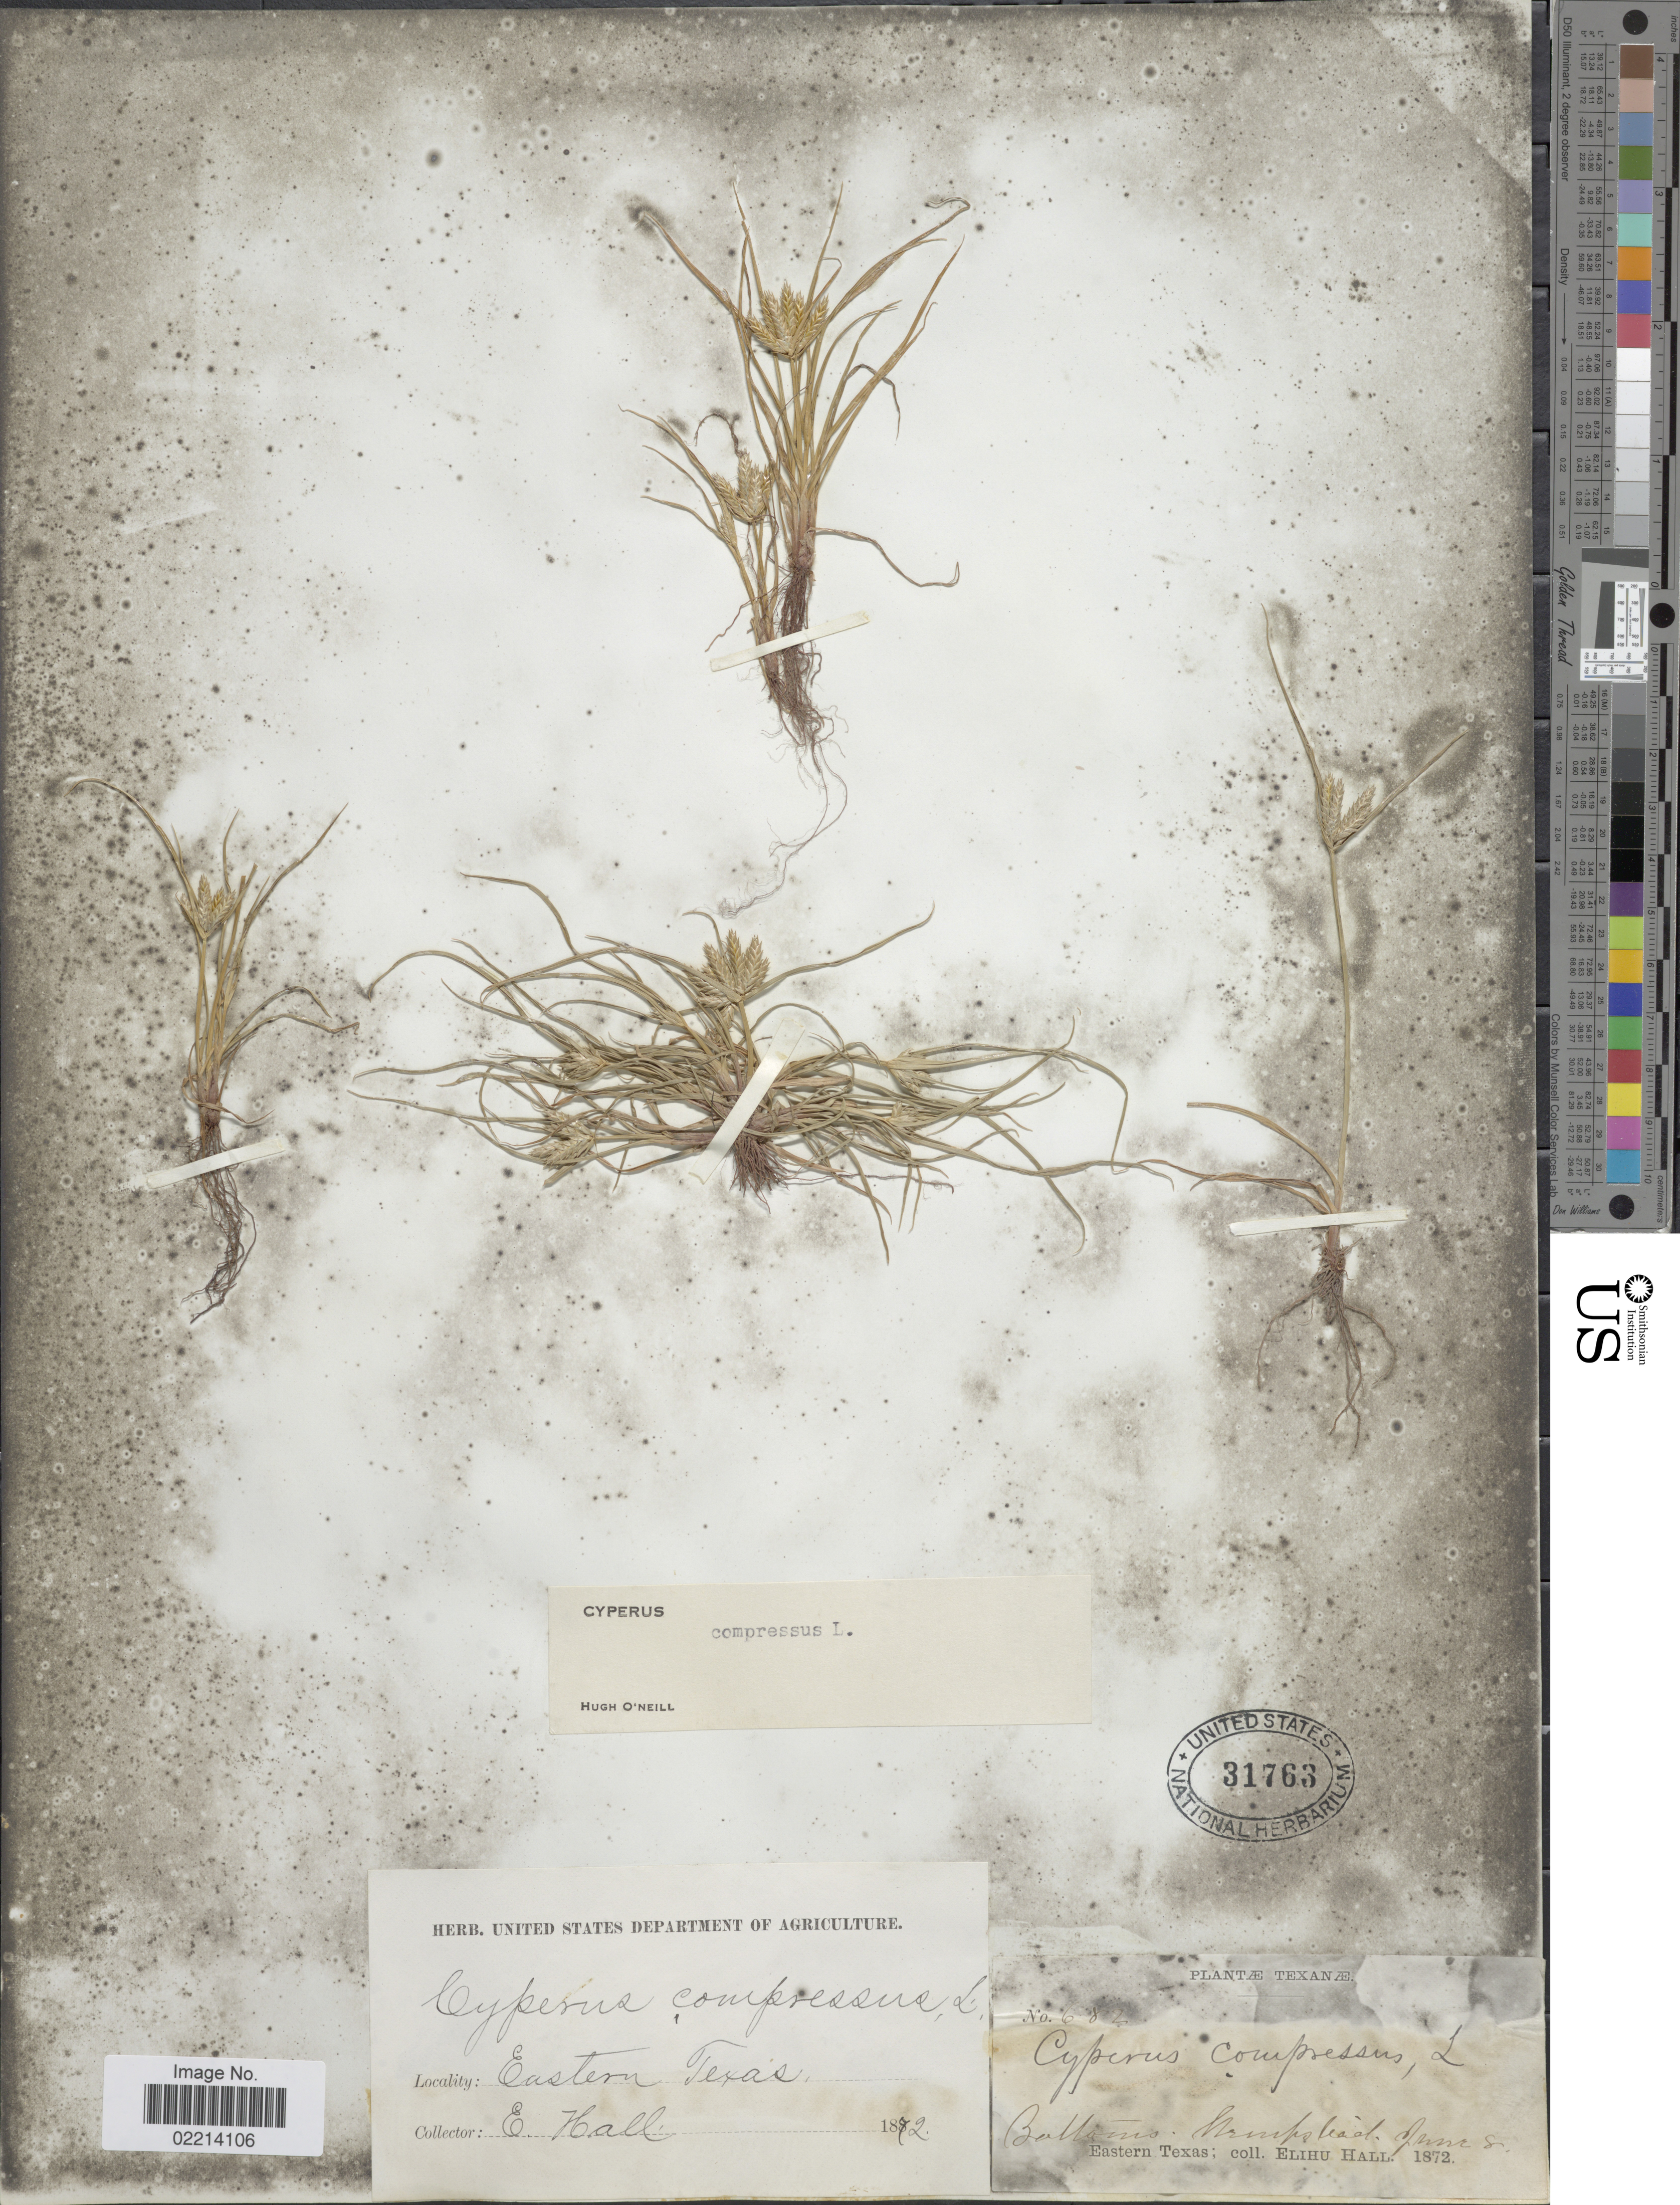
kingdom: Plantae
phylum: Tracheophyta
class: Liliopsida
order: Poales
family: Cyperaceae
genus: Cyperus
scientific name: Cyperus compressus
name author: L.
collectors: E. Hall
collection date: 1872-06-08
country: United States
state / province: Texas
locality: Eastern Texas. Bottoms Hampstead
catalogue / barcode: US 31763